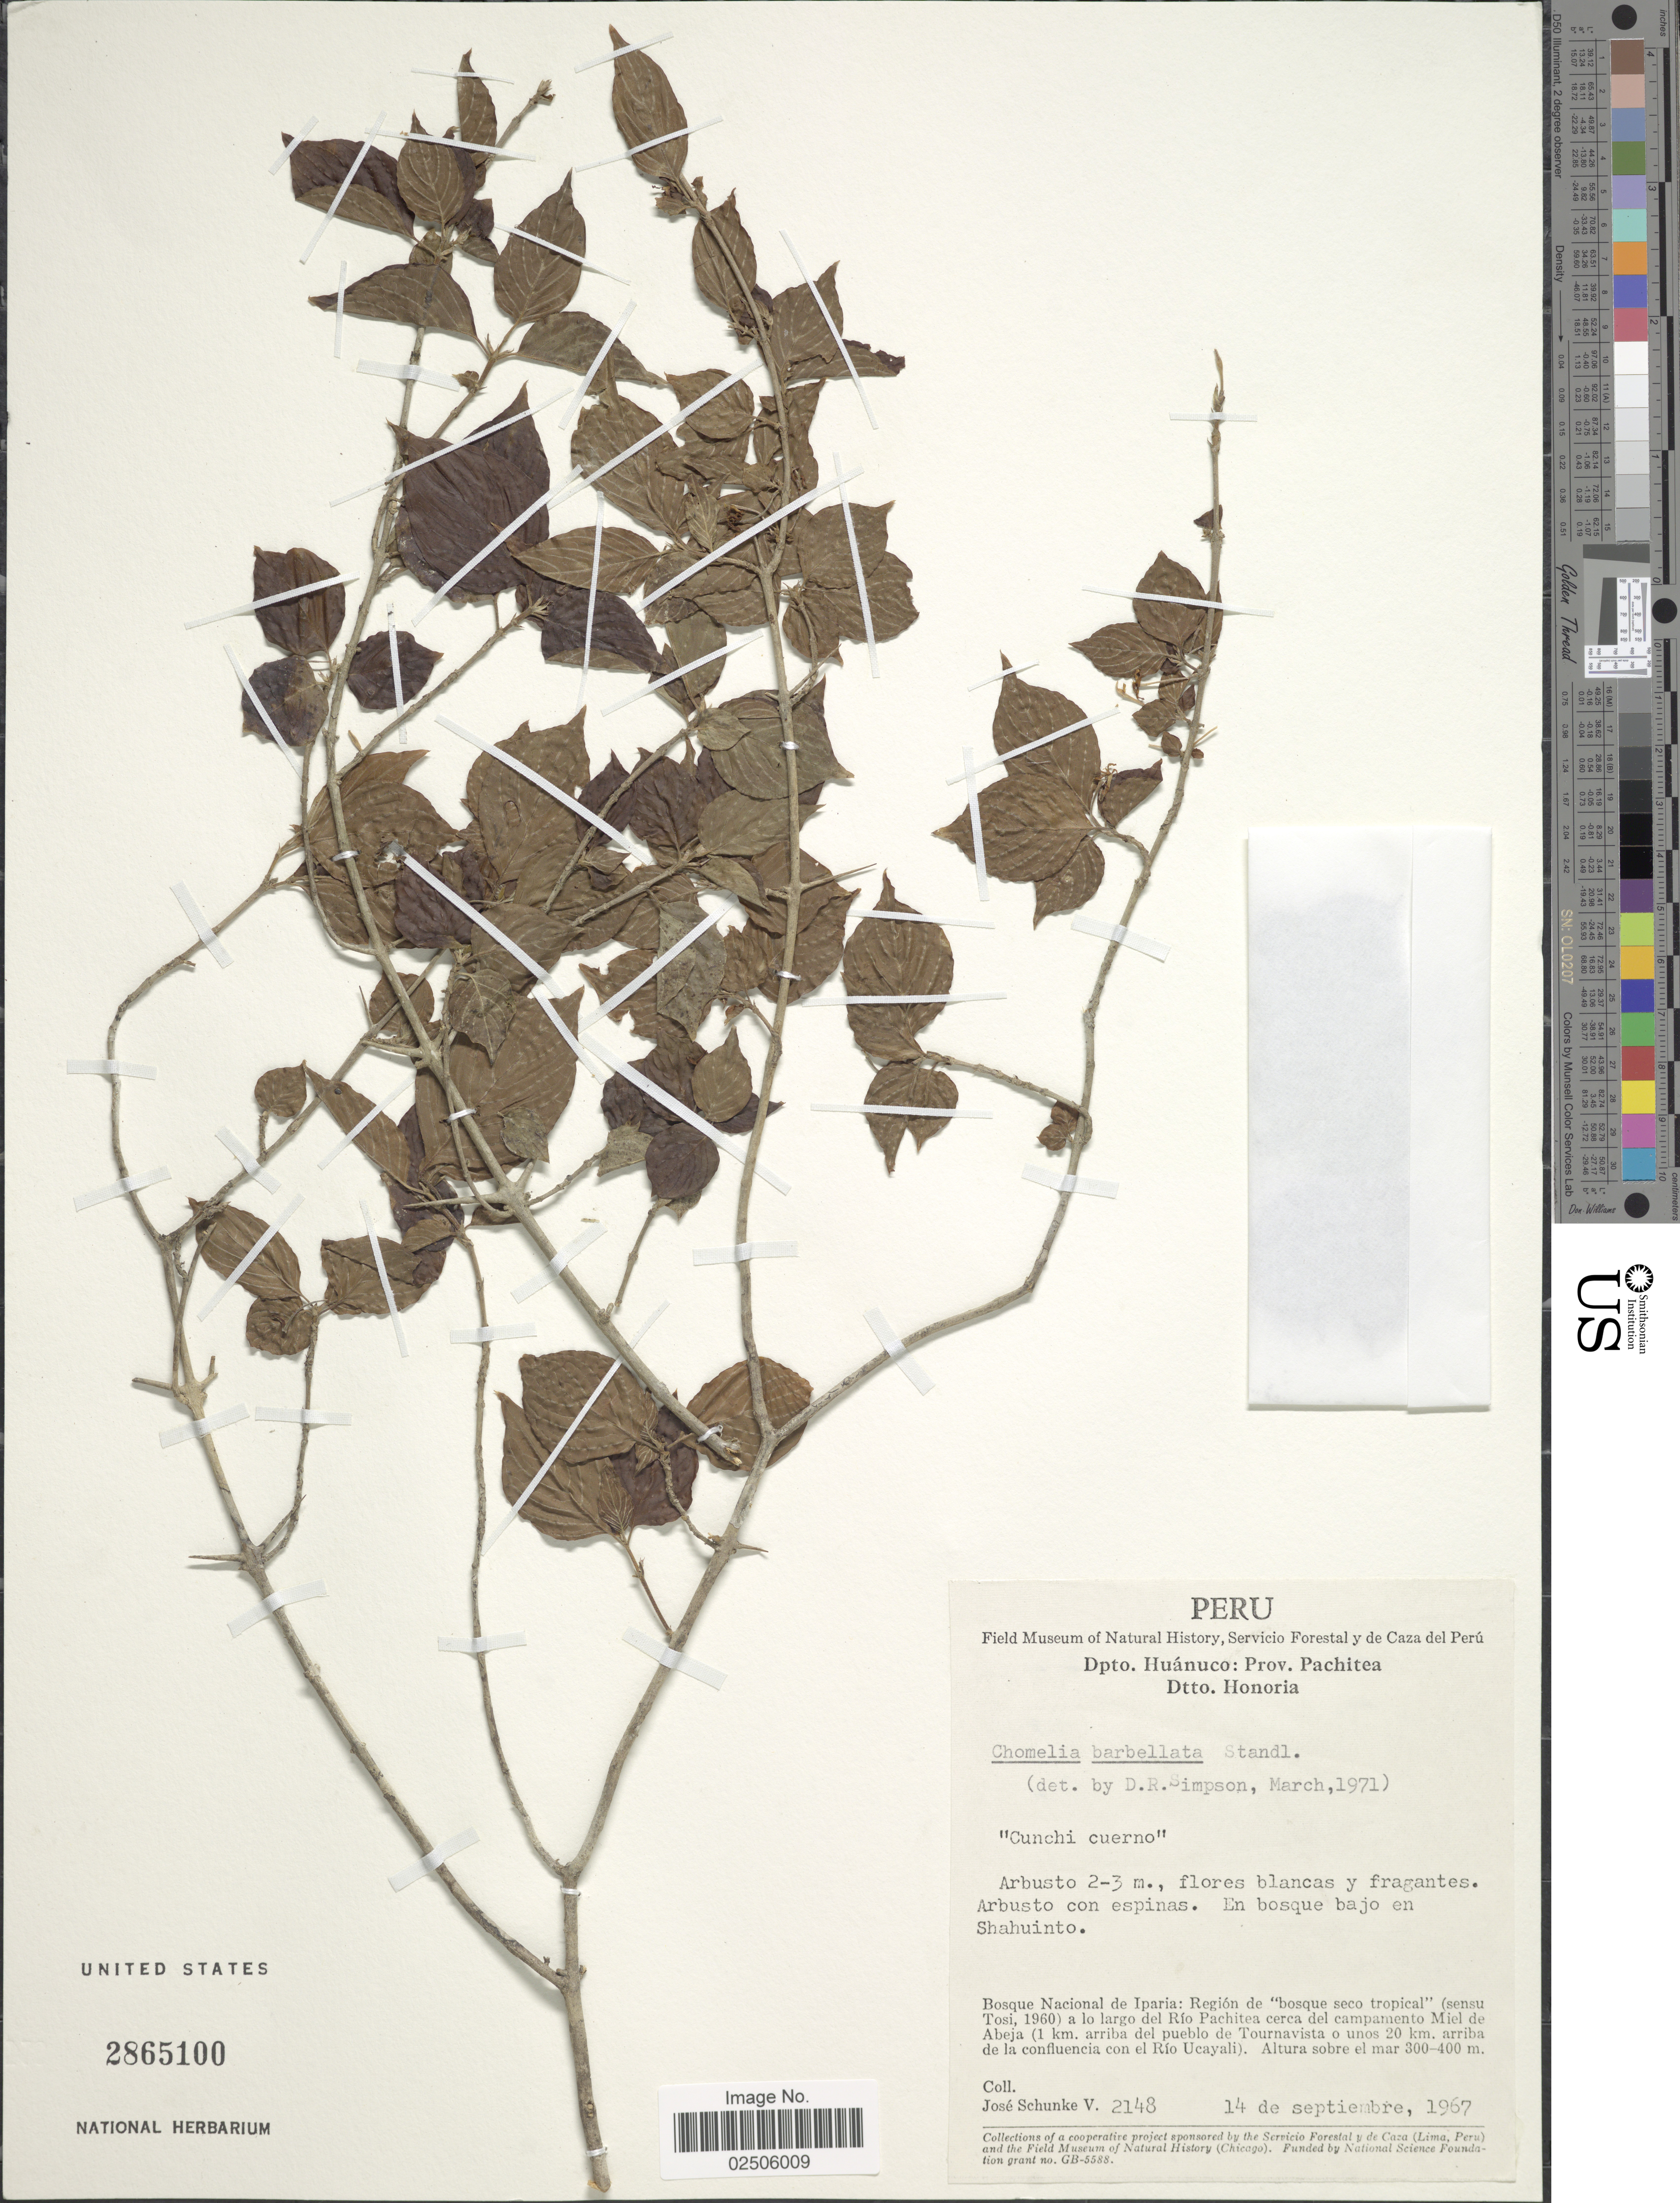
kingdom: Plantae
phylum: Tracheophyta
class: Magnoliopsida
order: Gentianales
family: Rubiaceae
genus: Chomelia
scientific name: Chomelia barbellata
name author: Standl.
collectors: J. Schunke Vigo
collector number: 2148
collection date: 1967-09-14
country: Peru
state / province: Huánuco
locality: Prov. Pachitea, Dtto. Honoria, Bosque Nacional de Iparia: Region de "bosque seco tropical" a lo largo del Rio Pachitea cerca del Campamento Miel de Abeja (1 km. arriba del pueblo de Tournavista o unos 20 km. arriba de la confluencia con el Rio Ucayali)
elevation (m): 300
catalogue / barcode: US 2865100